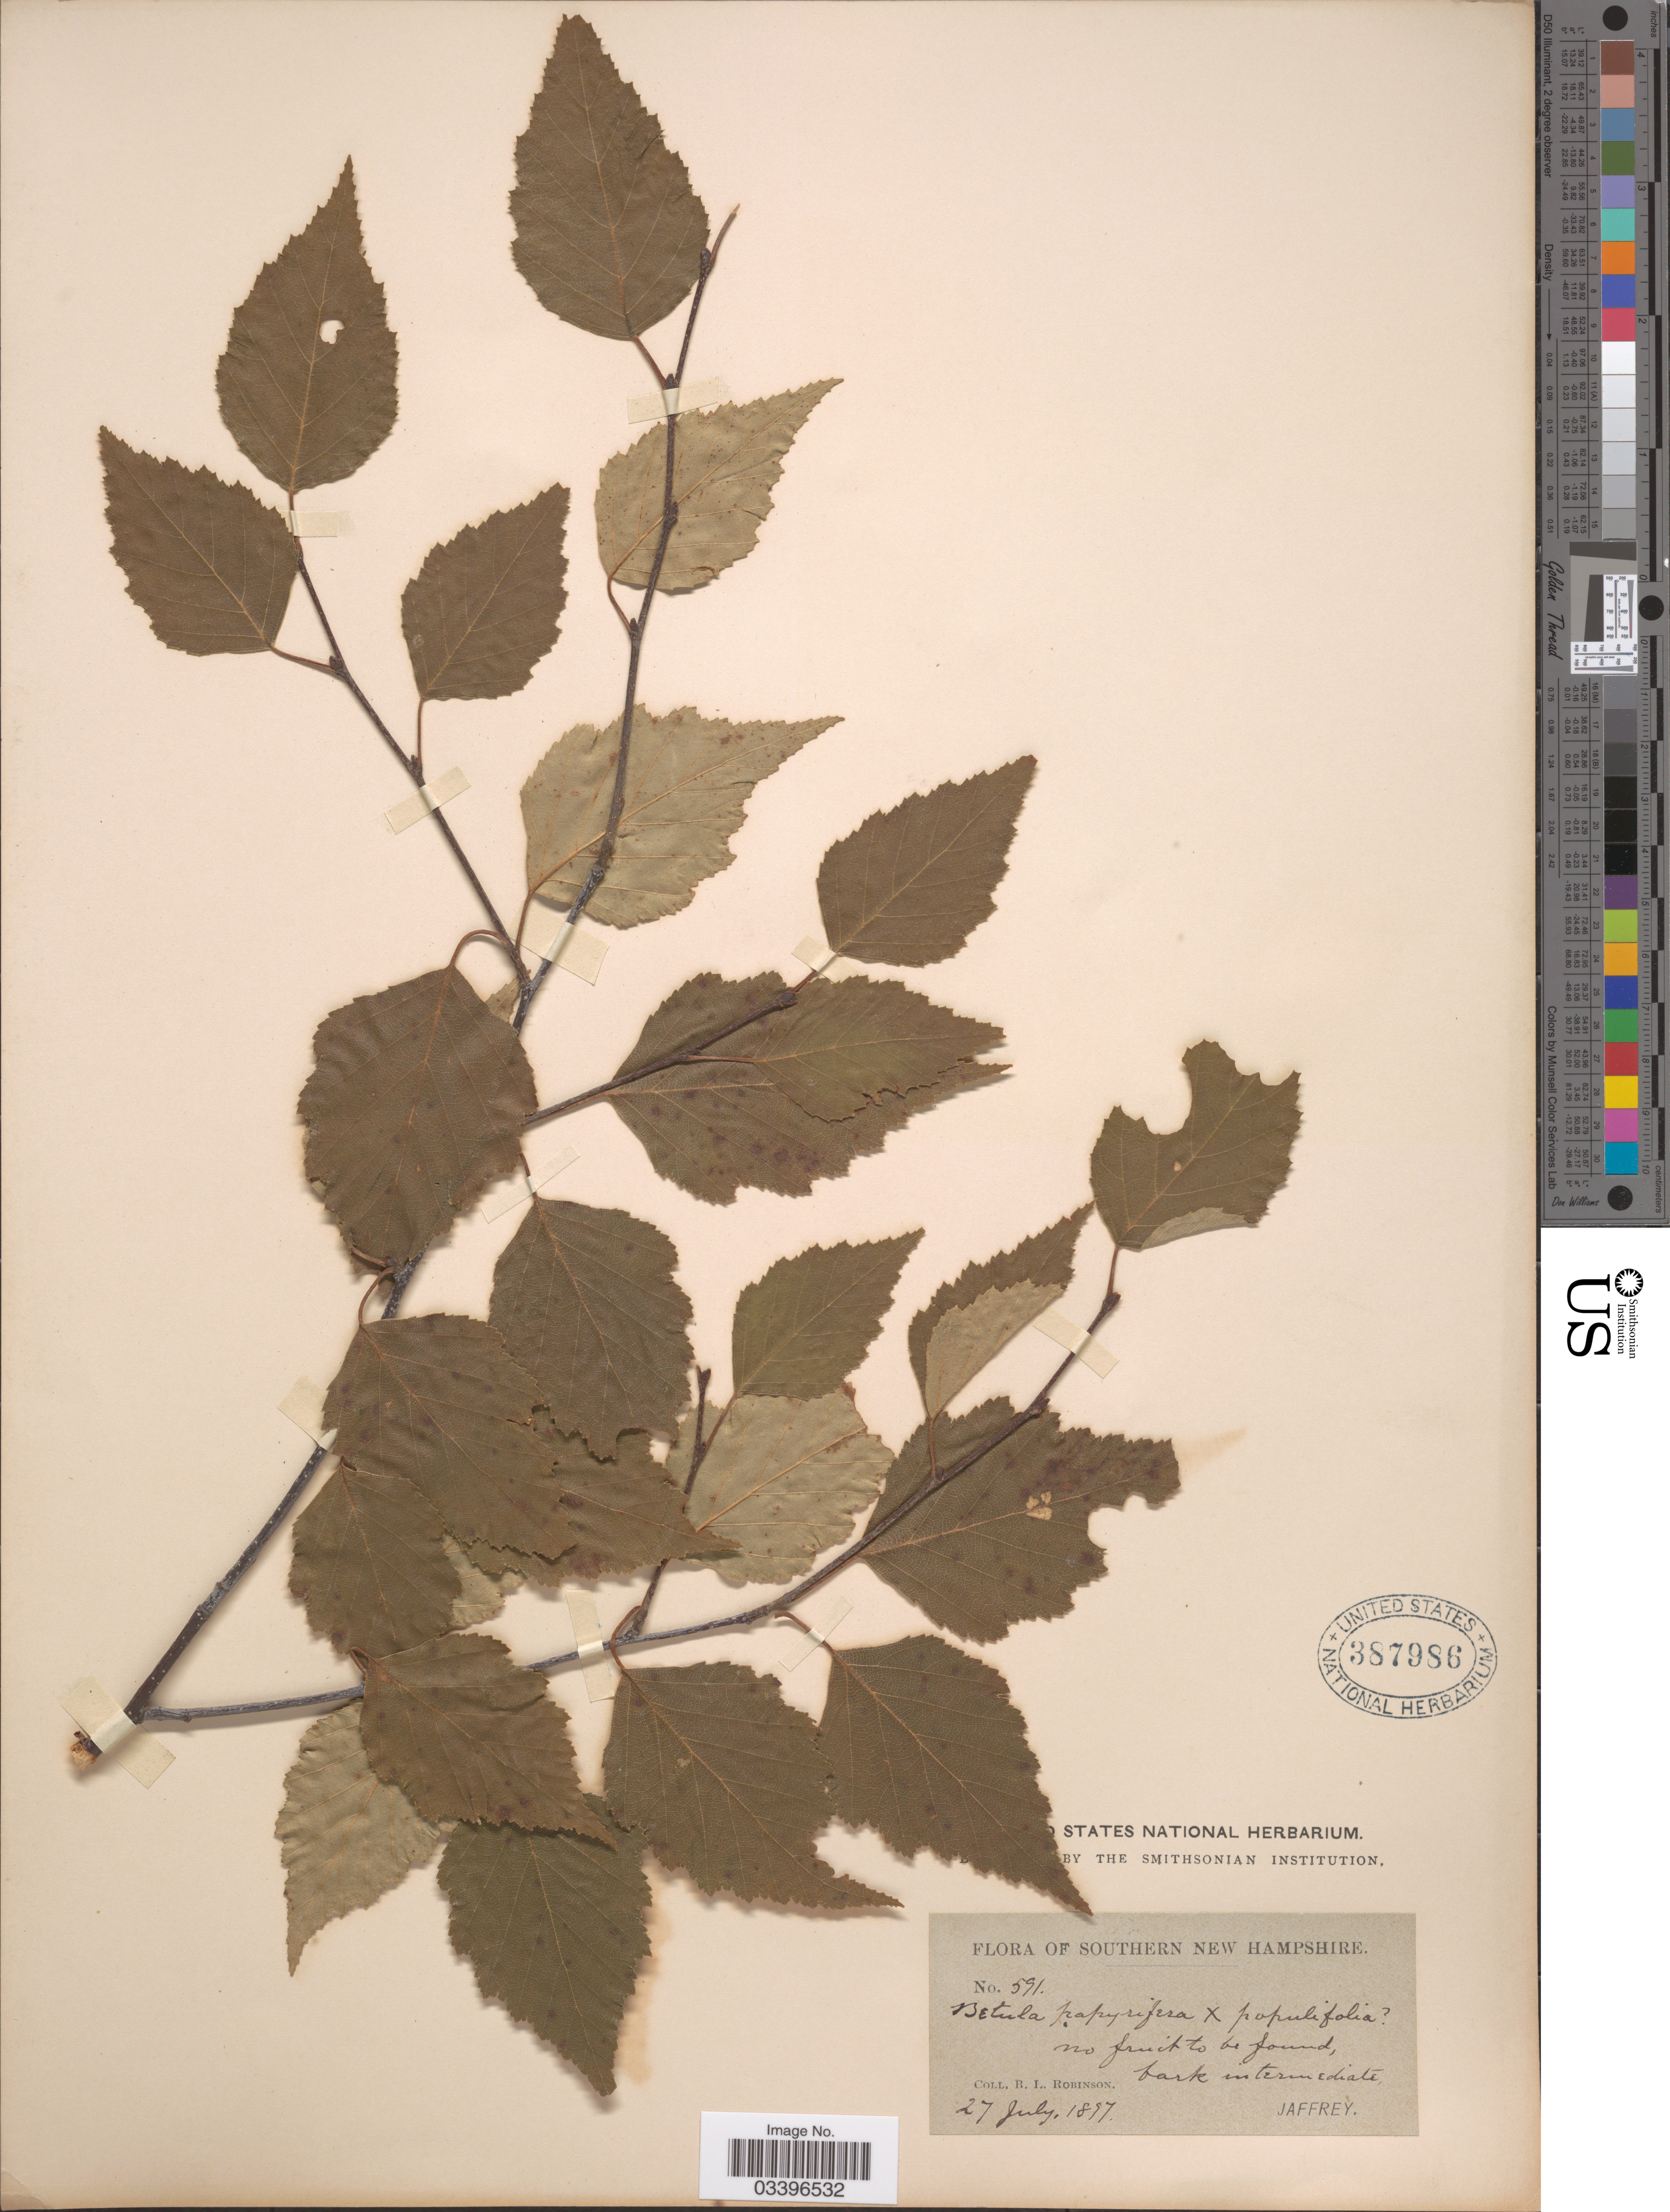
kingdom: Plantae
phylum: Tracheophyta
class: Magnoliopsida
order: Fagales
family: Betulaceae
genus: Betula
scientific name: Betula papyrifera x B. populifolia Marshall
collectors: B. L. Robinson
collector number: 591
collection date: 1897-07-27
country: United States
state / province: New Hampshire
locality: Southern New Hampshire. Jaffrey.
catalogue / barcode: US 387986